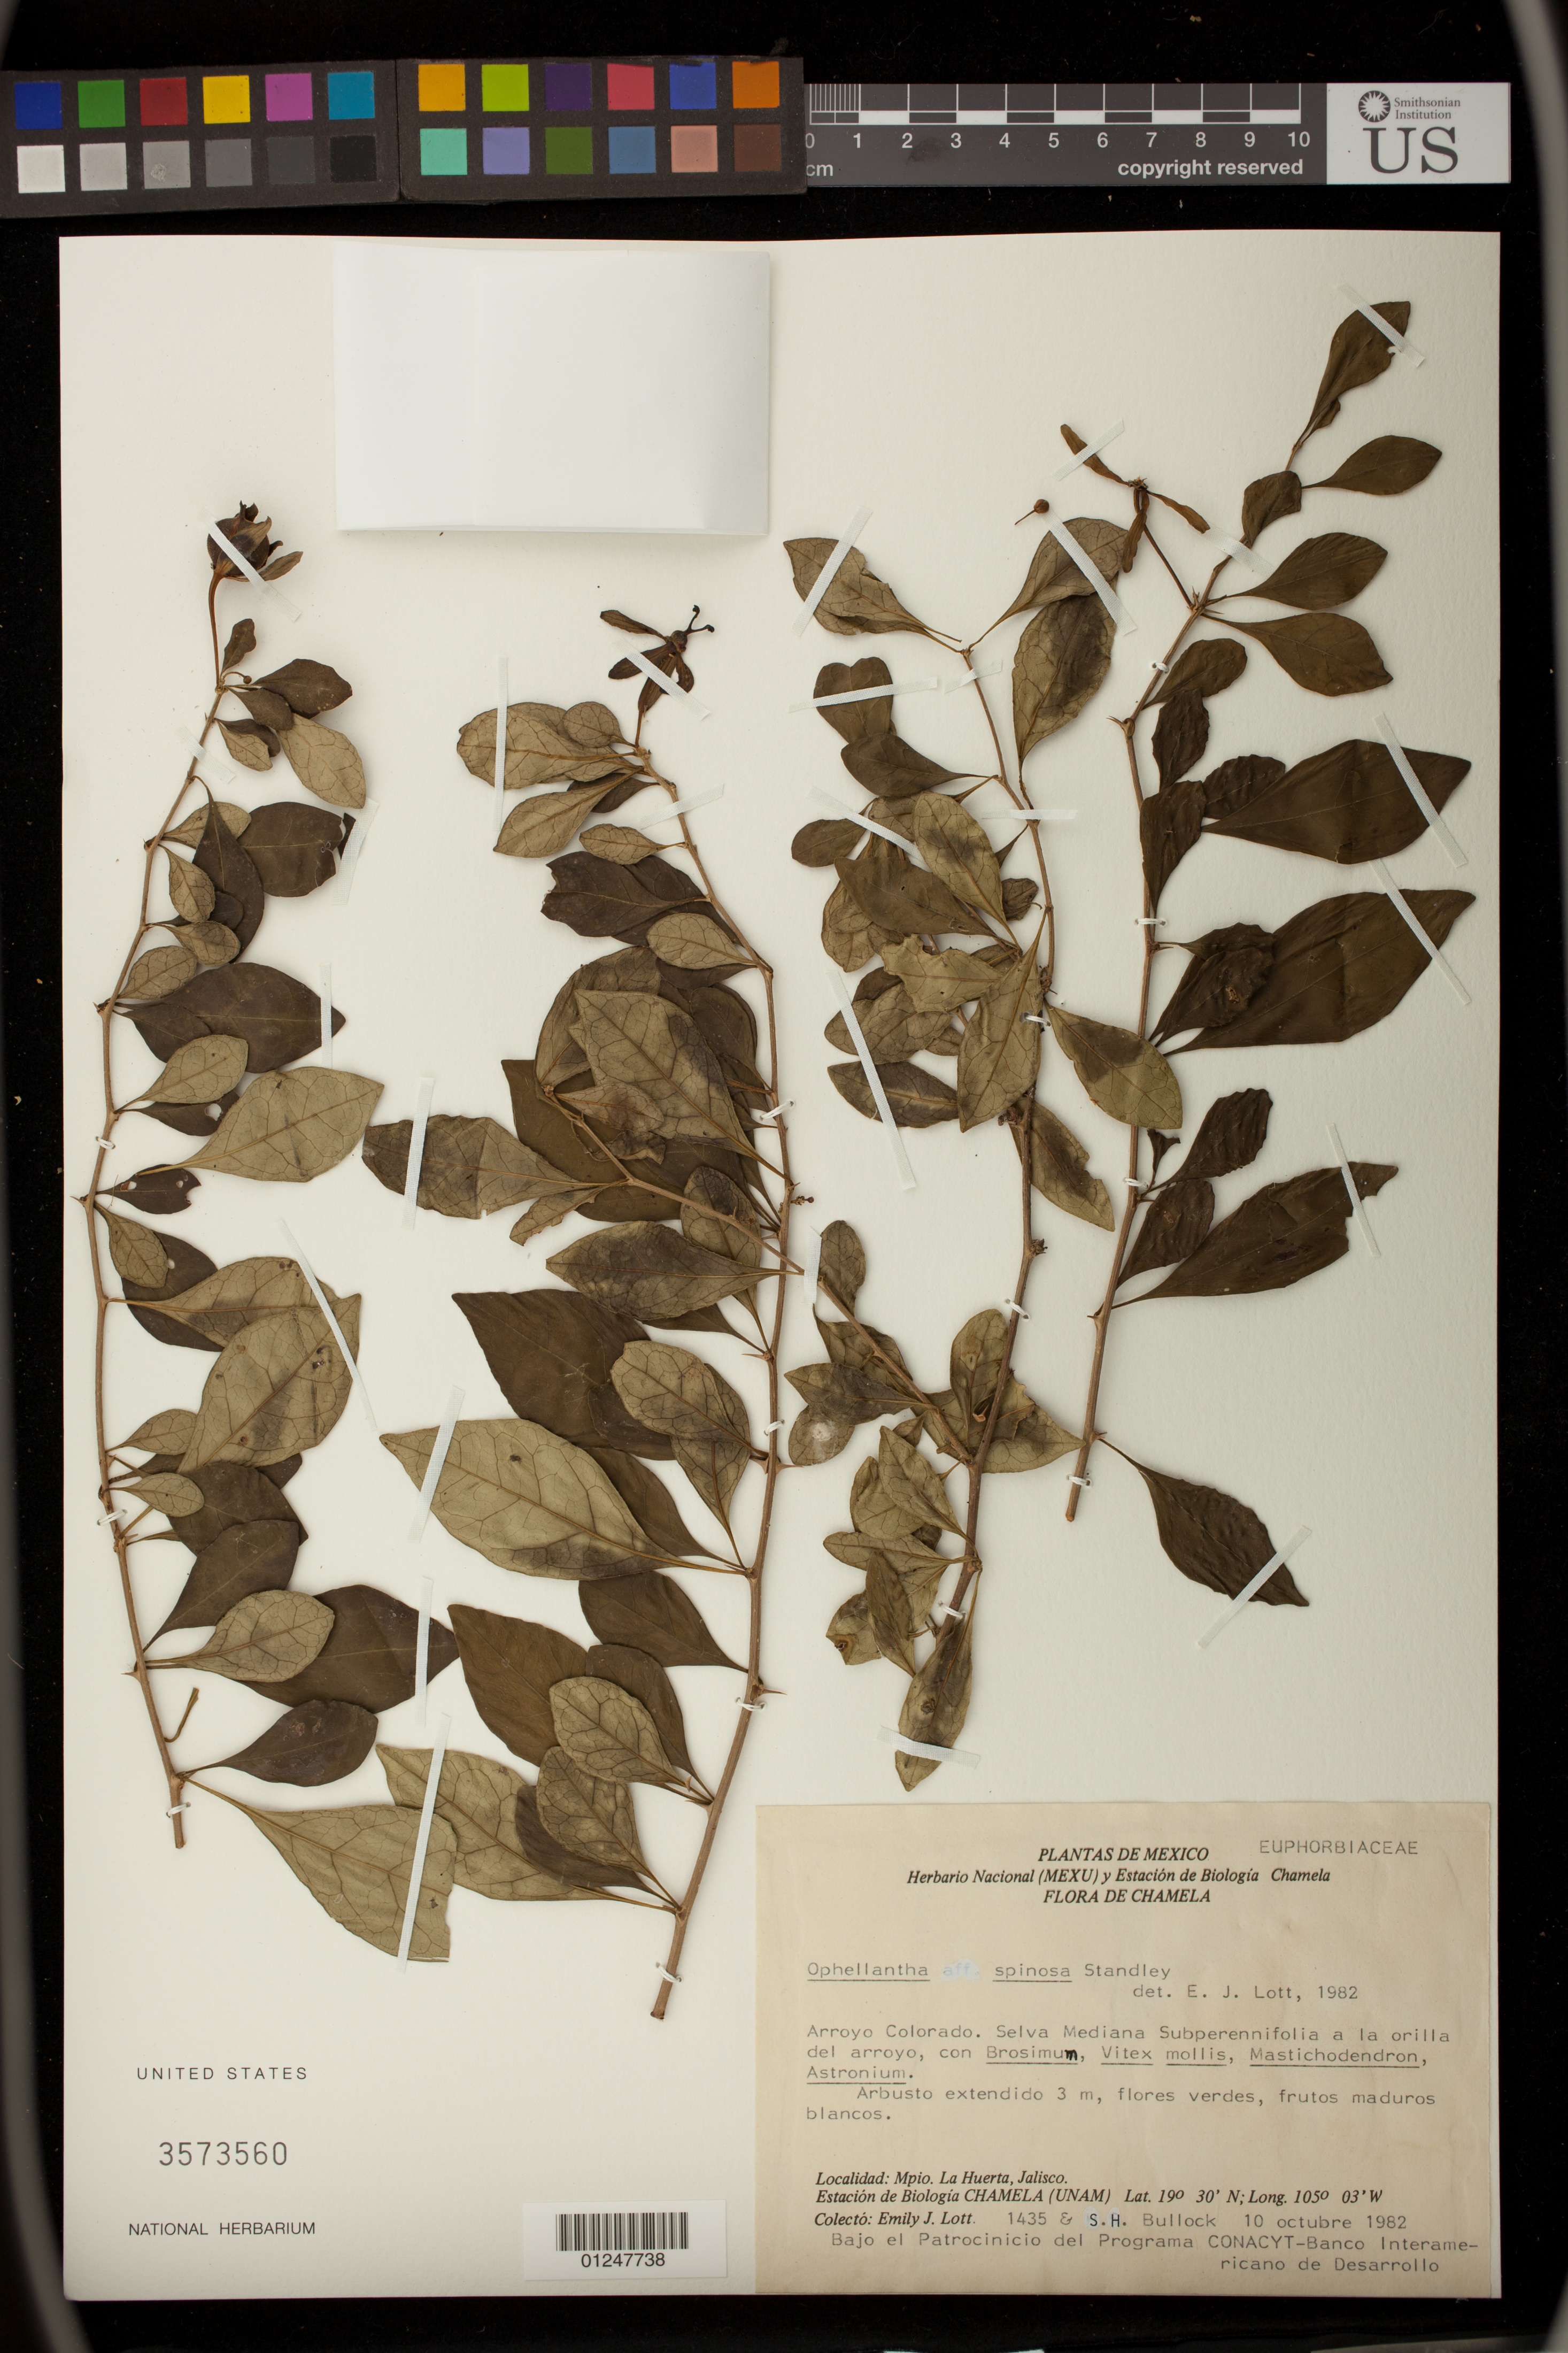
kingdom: Plantae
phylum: Tracheophyta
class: Magnoliopsida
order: Malpighiales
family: Euphorbiaceae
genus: Ophellantha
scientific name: Ophellantha spinosa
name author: Standl.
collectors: E. J. Lott & S. H. Bullock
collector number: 1435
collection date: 1982-10-10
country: Mexico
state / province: Jalisco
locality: Mpio. La Huerta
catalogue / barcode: US 3573560